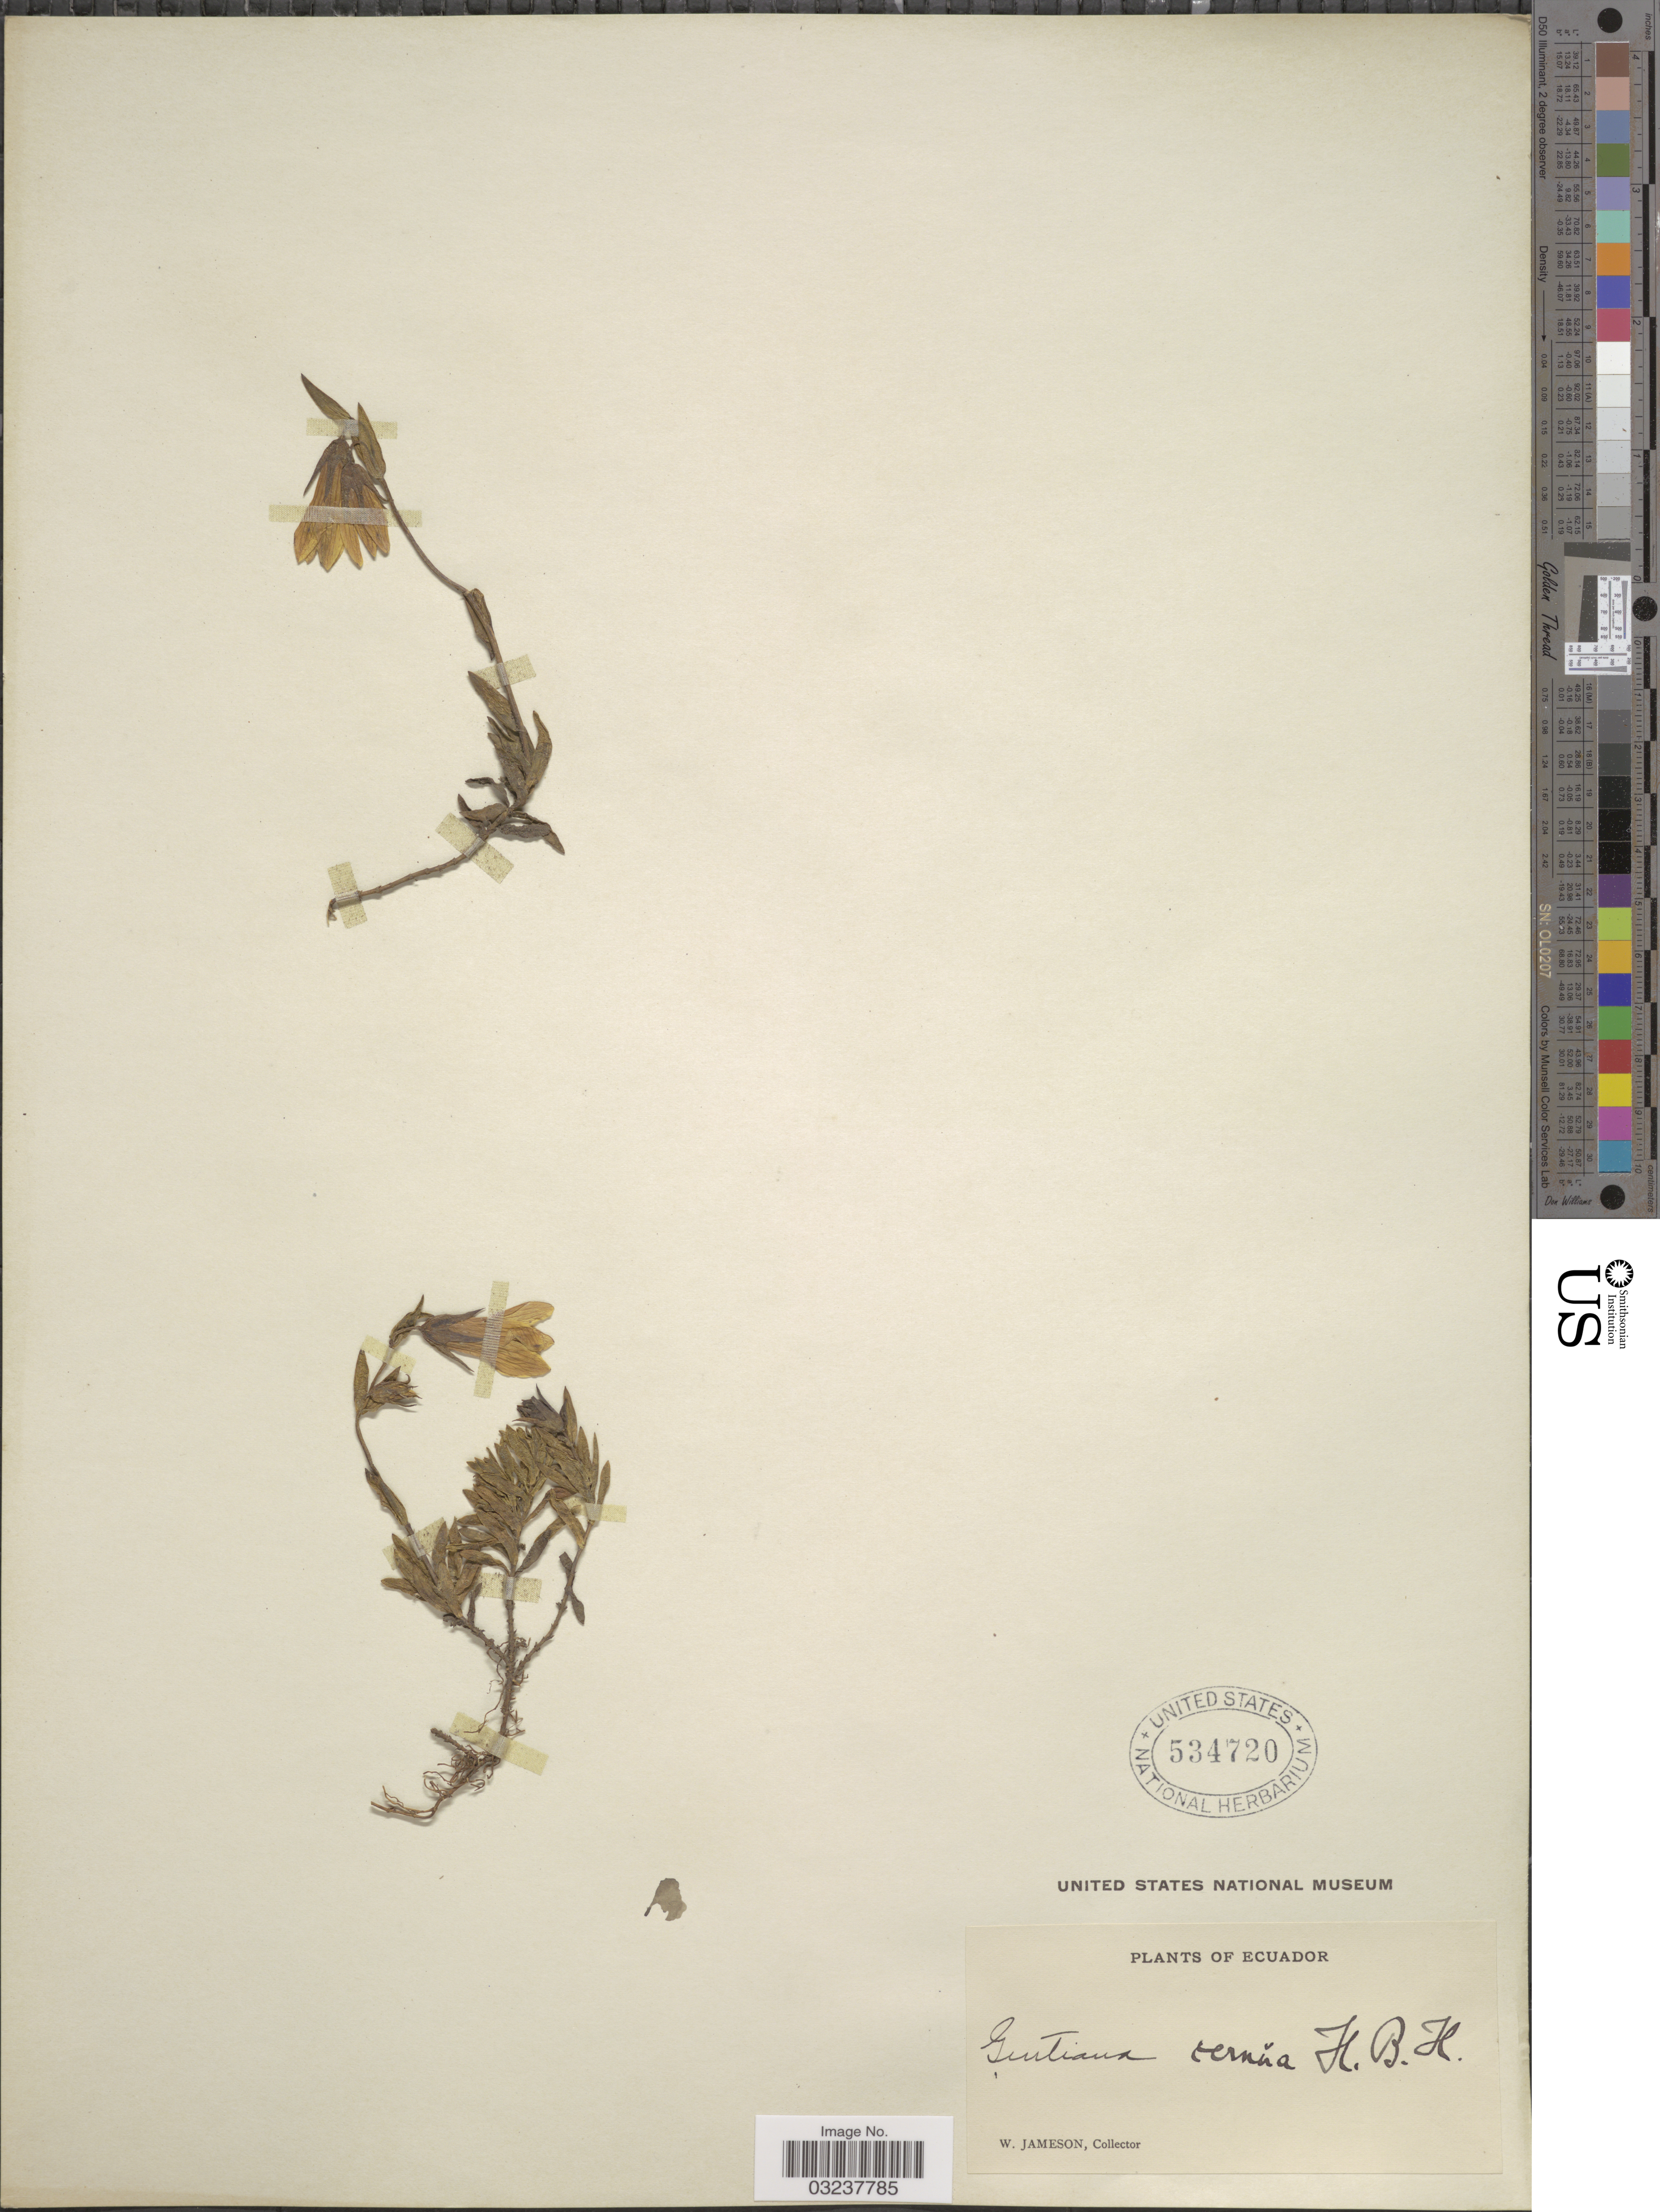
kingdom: Plantae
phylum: Tracheophyta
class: Magnoliopsida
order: Gentianales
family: Gentianaceae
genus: Gentianella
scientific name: Gentianella cernua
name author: (Kunth) Fabris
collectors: W. Jameson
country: Ecuador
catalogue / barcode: US 534720